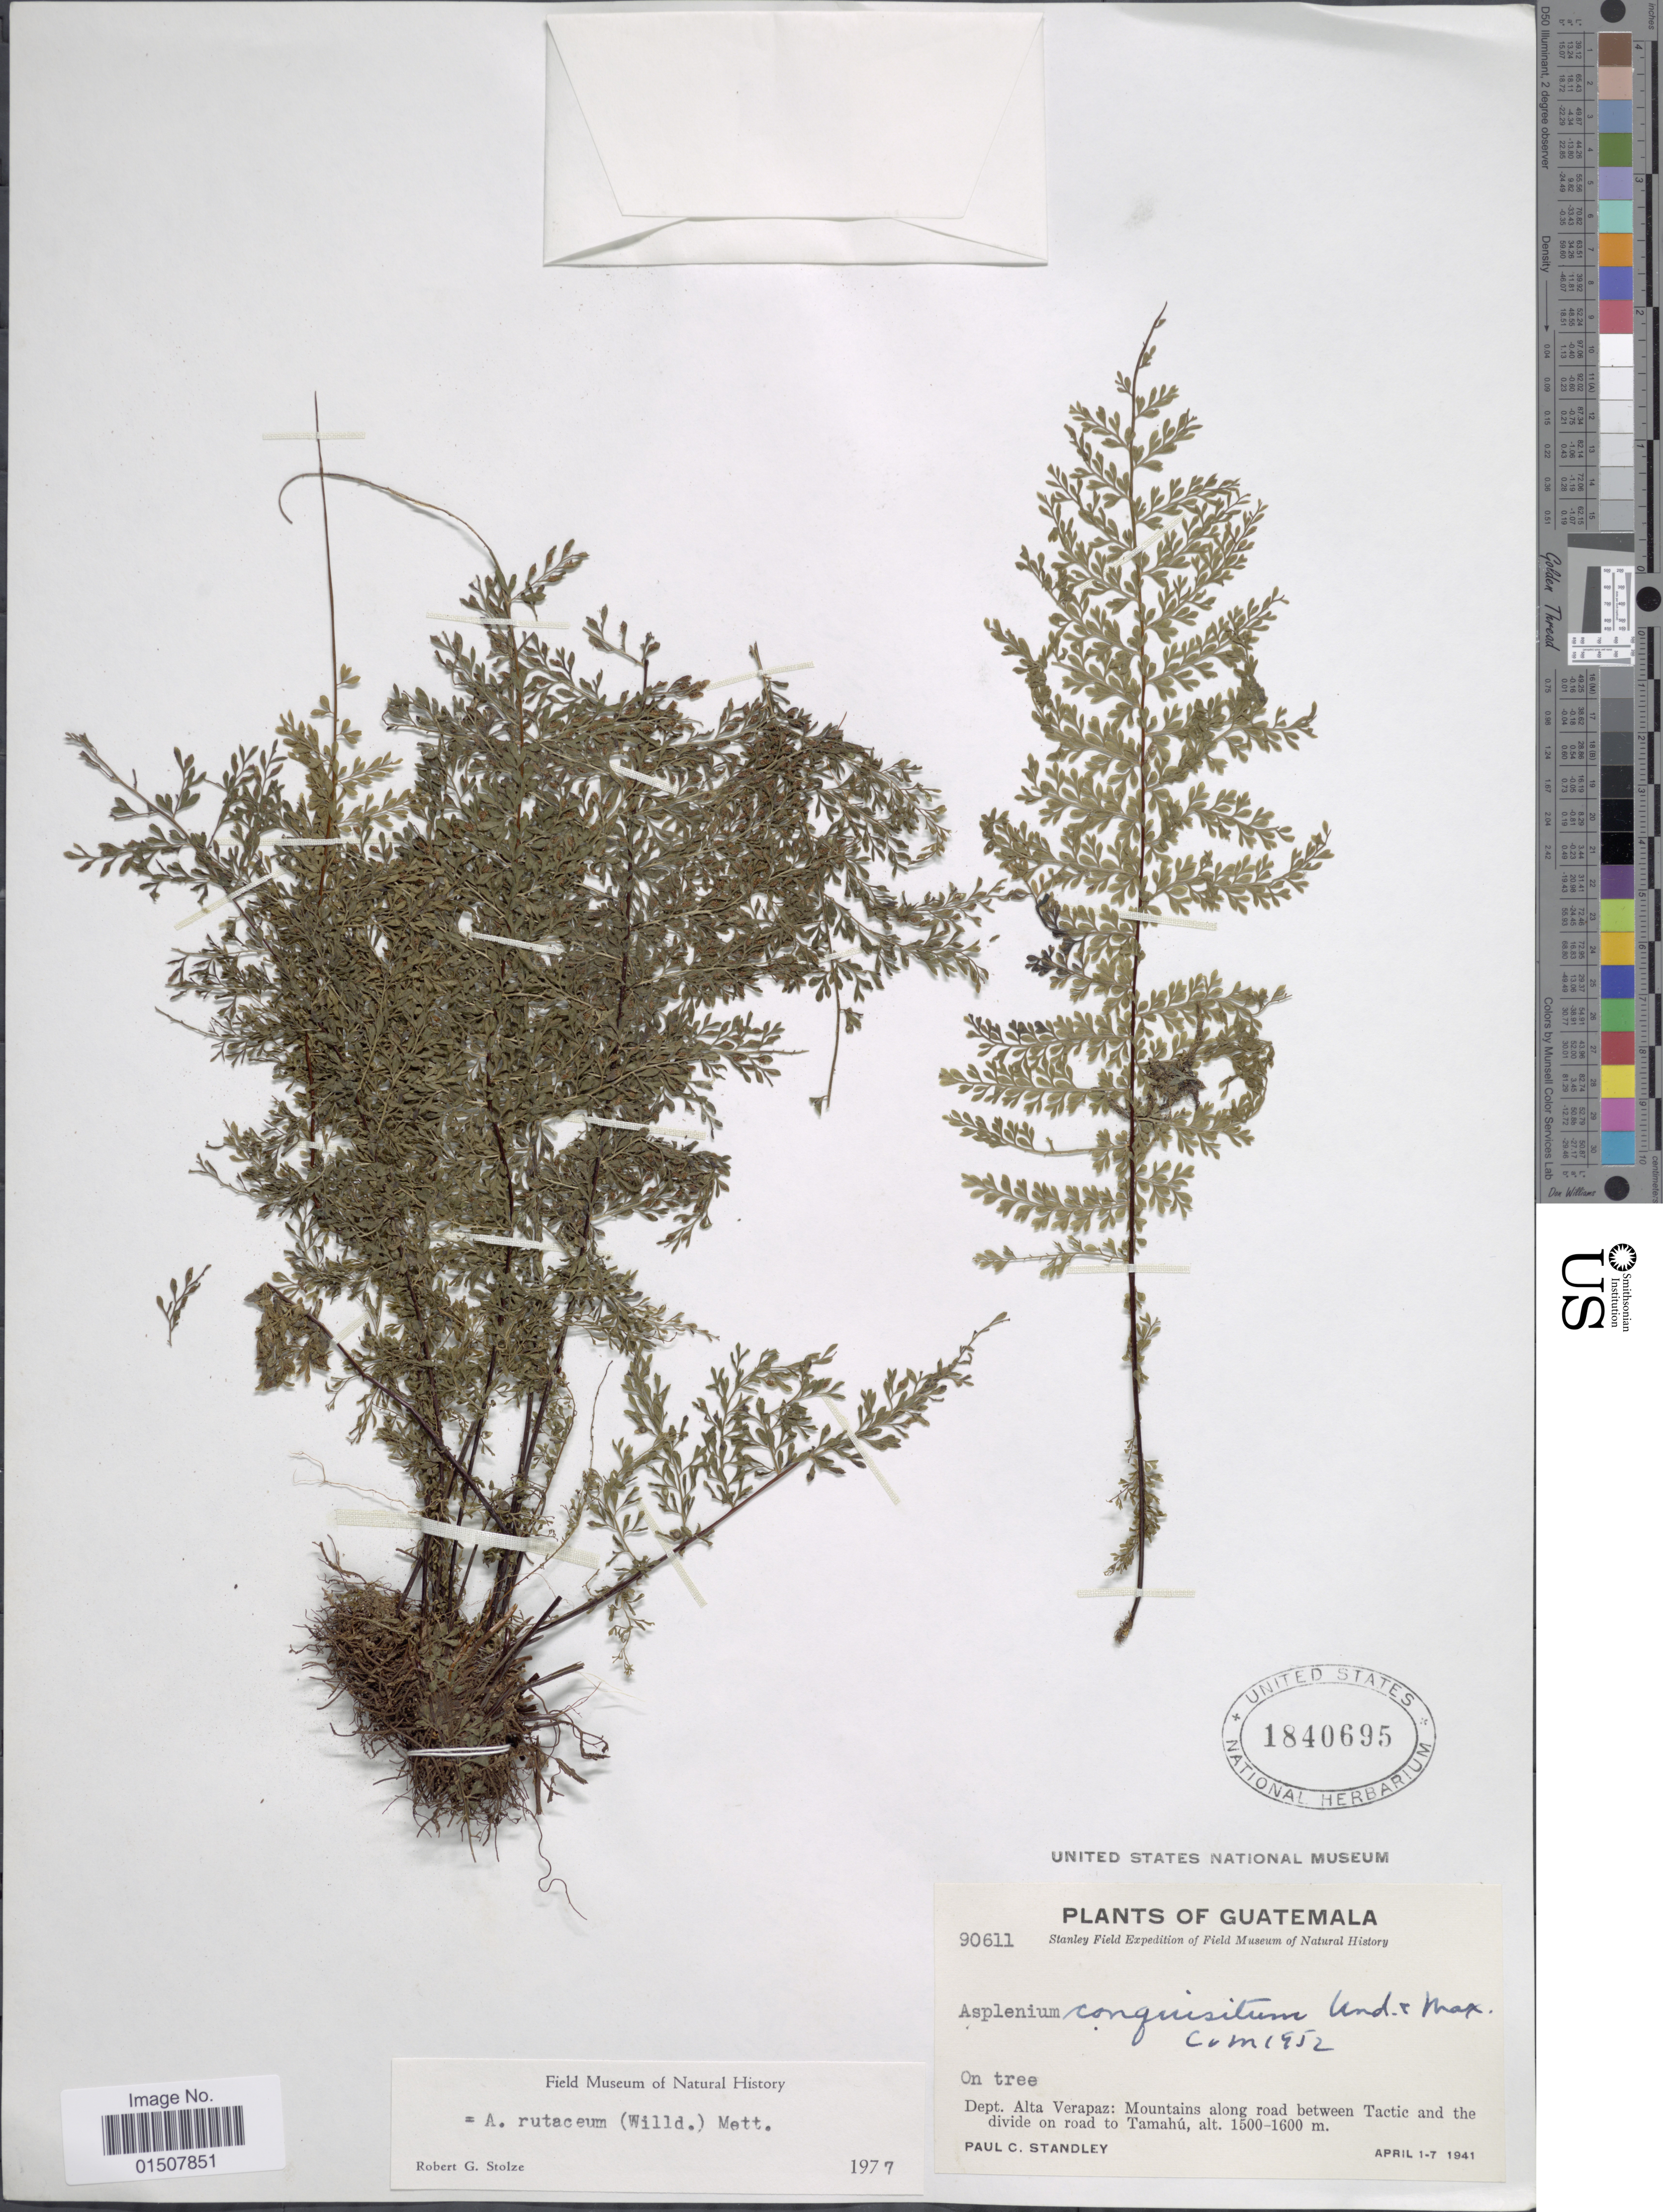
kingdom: Plantae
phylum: Tracheophyta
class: Polypodiopsida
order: Polypodiales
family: Aspleniaceae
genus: Asplenium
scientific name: Asplenium rutaceum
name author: (Willd.) Mett.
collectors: P. C. Standley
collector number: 90611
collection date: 1941-04-01/1941-04-07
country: Guatemala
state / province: Alta Verapaz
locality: Dept. Alta Verapaz: Mountains along road between Tactic and the divide on road to Tamahu.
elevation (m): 1500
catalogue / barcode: US 1840695